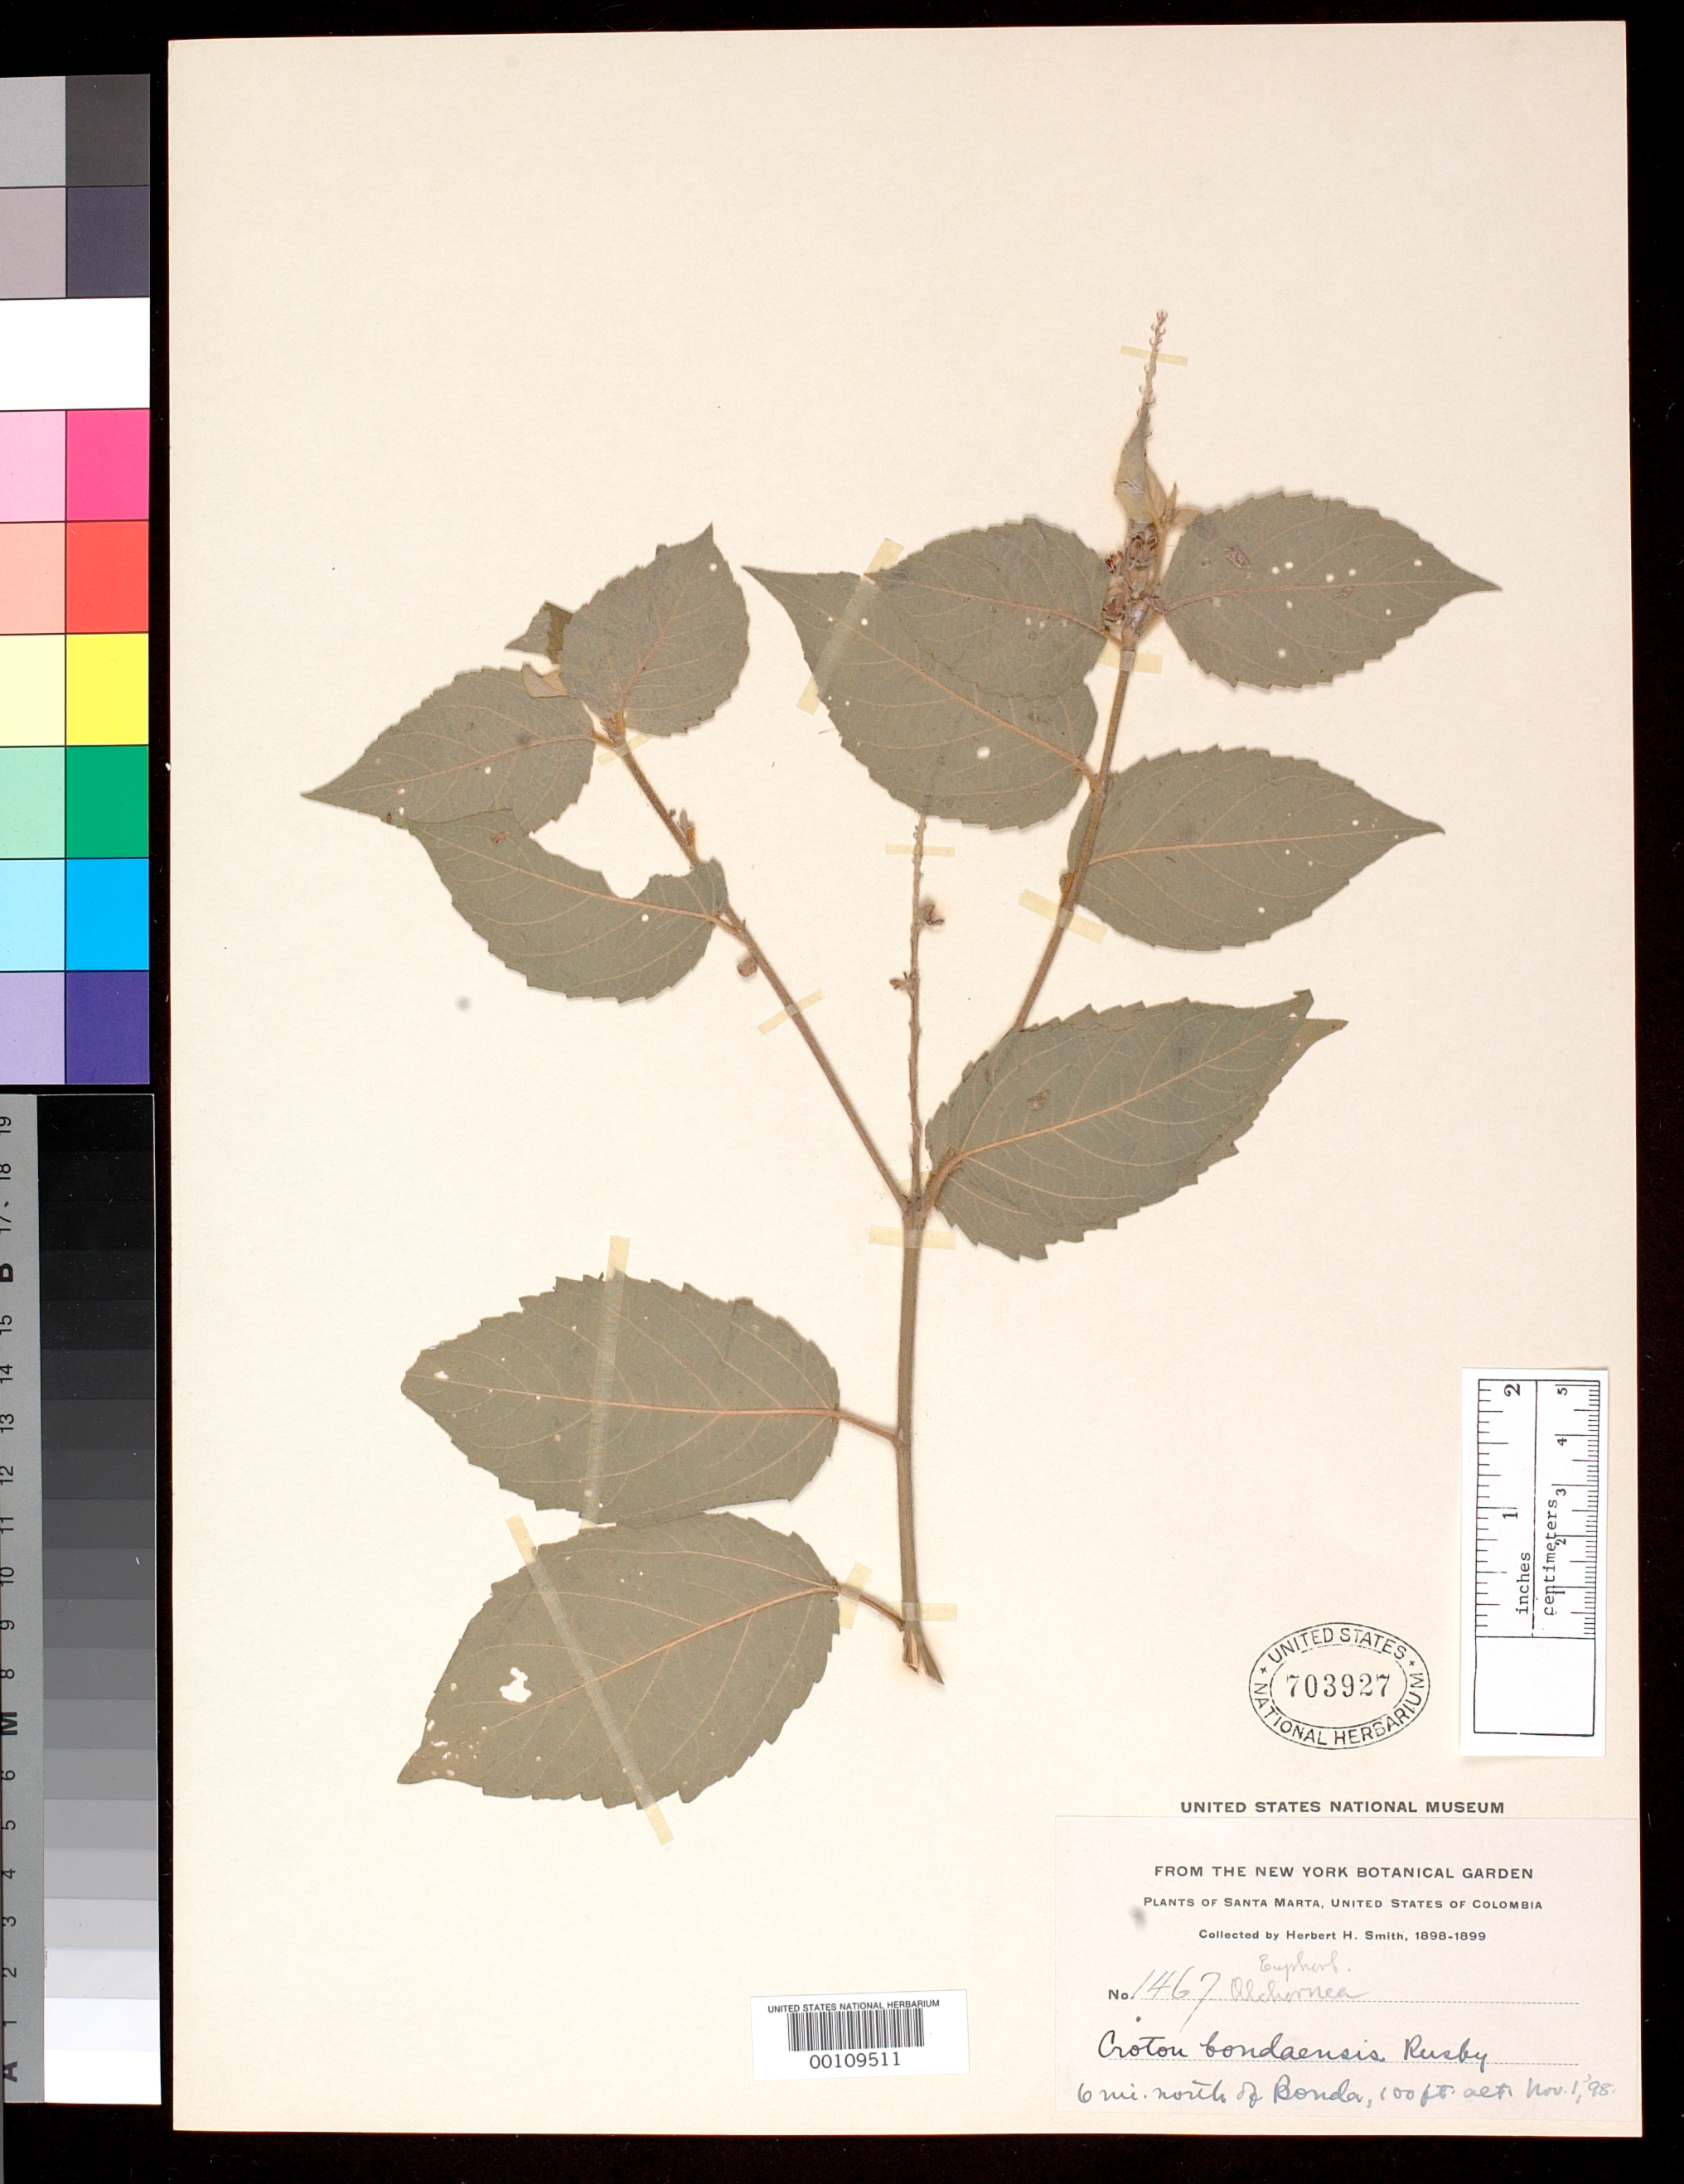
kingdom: Plantae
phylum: Tracheophyta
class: Magnoliopsida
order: Malpighiales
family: Euphorbiaceae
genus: Croton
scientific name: Croton bondaensis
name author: Rusby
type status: Isotype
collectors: Herbert H. Smith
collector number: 1467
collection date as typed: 01 Nov 1898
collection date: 1898-11-01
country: Colombia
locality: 6 miles N of Bonda.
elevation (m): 30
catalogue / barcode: US 703927